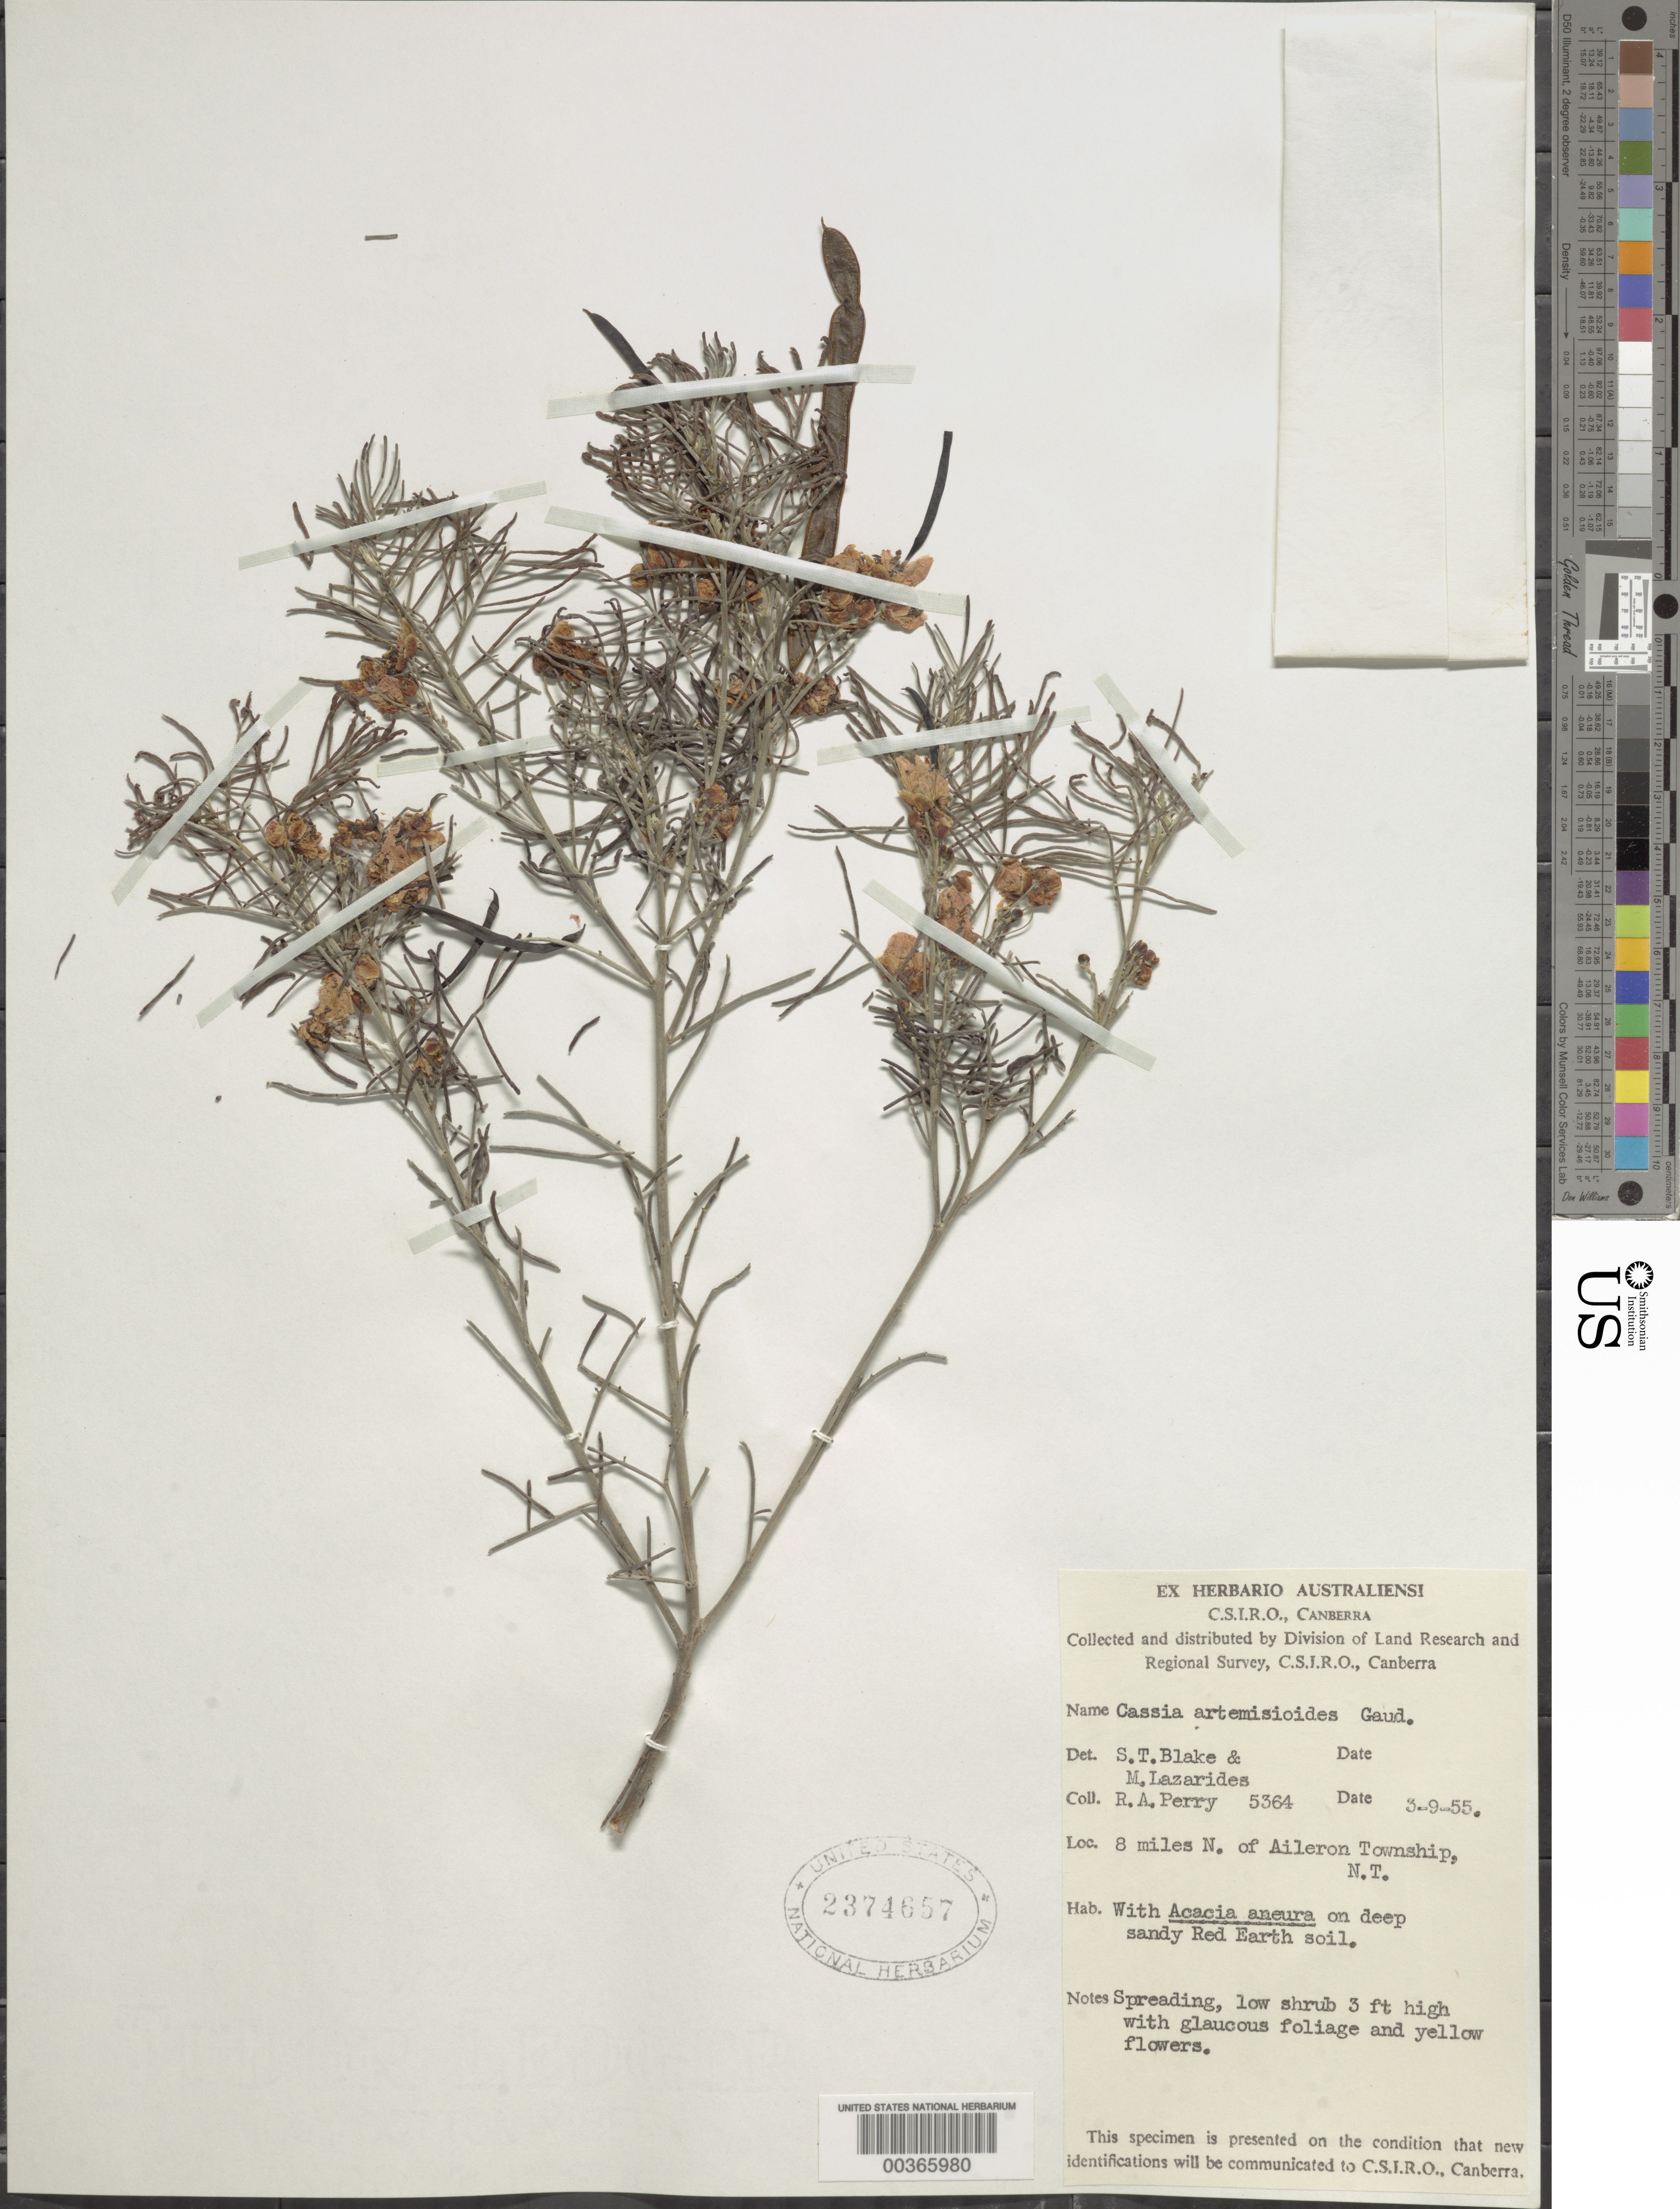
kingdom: Plantae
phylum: Tracheophyta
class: Magnoliopsida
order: Fabales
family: Fabaceae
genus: Senna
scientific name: Senna artemisioides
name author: (Gaudich. ex DC.) Randell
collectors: Perry, R. A.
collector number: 5364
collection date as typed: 03 Sep 1955 or 09 Mar 1955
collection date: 1955-03-09 or 1955-09-03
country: Australia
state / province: Northern Territory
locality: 8 mi n of aileron township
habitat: Deep sand red earth soil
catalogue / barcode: US 2374657